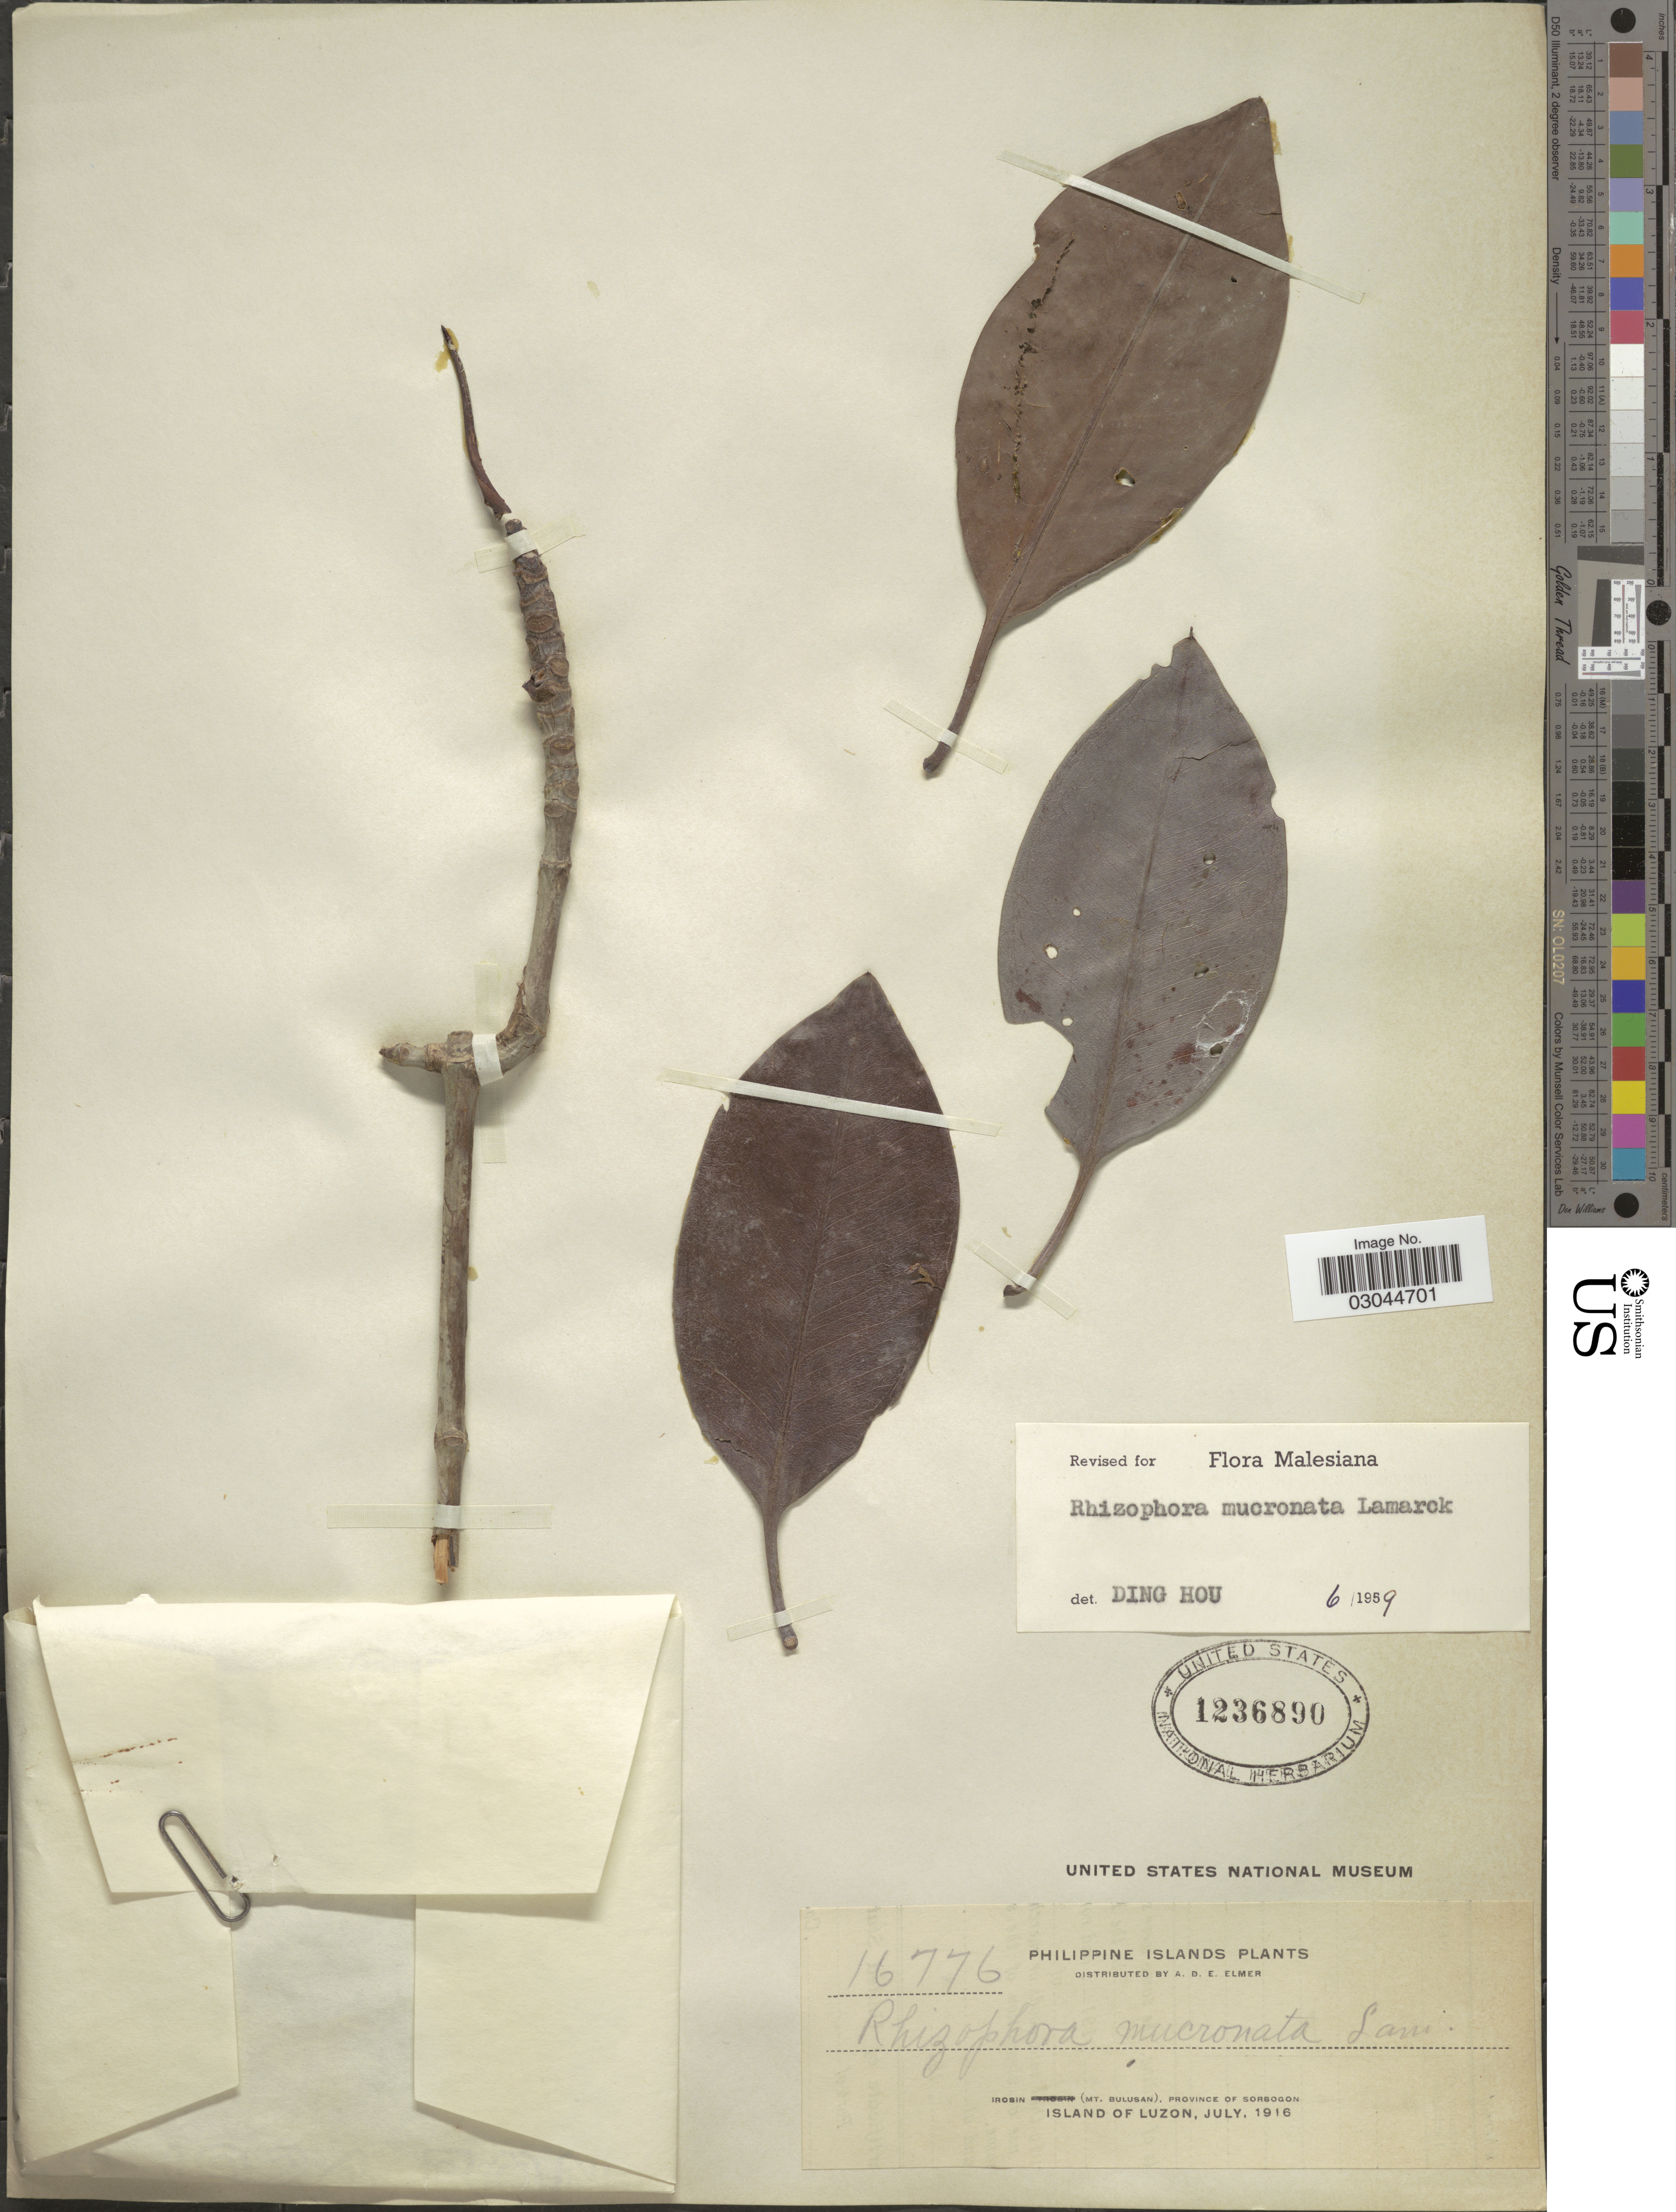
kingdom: Plantae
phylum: Tracheophyta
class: Magnoliopsida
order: Malpighiales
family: Rhizophoraceae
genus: Rhizophora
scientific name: Rhizophora mucronata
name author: Lam.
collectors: A. D. E. Elmer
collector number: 16776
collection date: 1916-07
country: Philippines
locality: Philippine Islands. Irosin (Mt. Bulusan), Province of Sorsogon. Island of Luzon.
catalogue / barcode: US 1236890